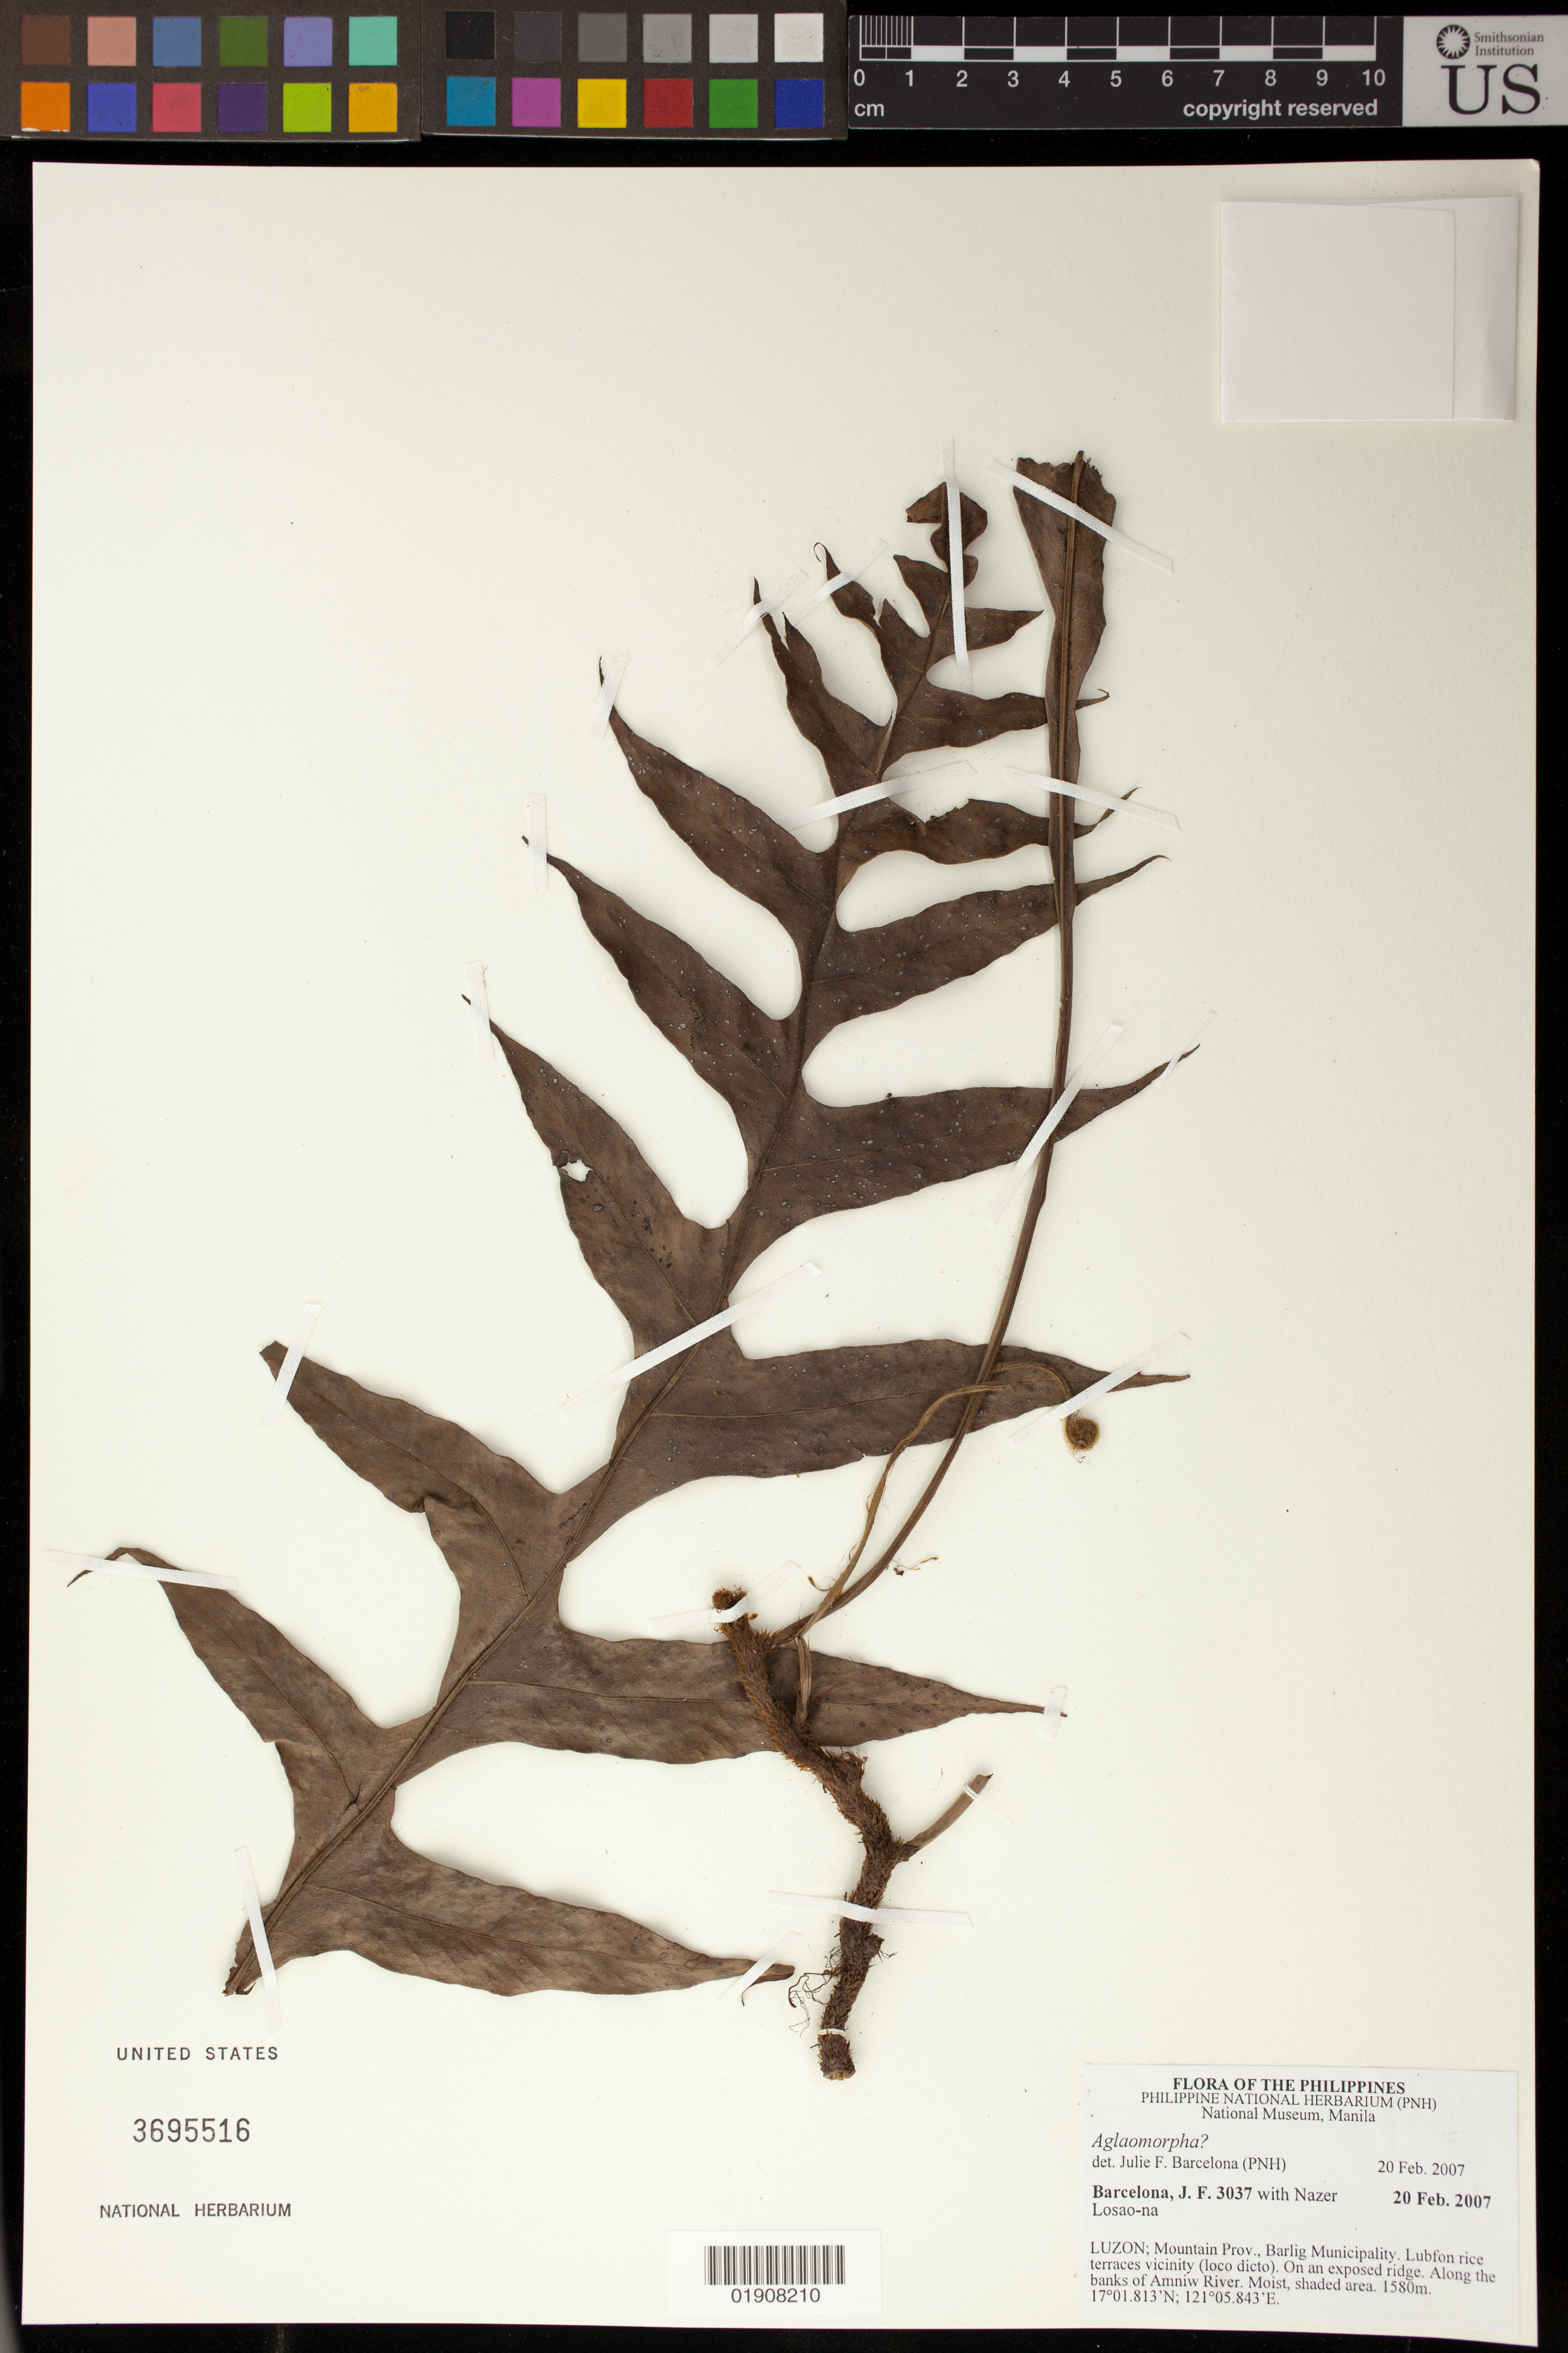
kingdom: Plantae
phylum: Tracheophyta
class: Polypodiopsida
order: Polypodiales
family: Polypodiaceae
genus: Aglaomorpha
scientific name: Aglaomorpha sp.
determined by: Barcelona, J. F.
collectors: J. F. Barcelona & N. Losao-na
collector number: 3037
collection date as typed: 20 Feb 2007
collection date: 2007-02-20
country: Philippines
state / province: Cordillera (Administrative Region)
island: Luzon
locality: Luzon; Mountain Prov., Barlig Municipality, Lubfon rice terraces vicinity, Along banks of Amniw River.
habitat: Moist, shaded area.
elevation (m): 1580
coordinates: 17 01.813 N, 121 05.843 E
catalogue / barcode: US 3695516